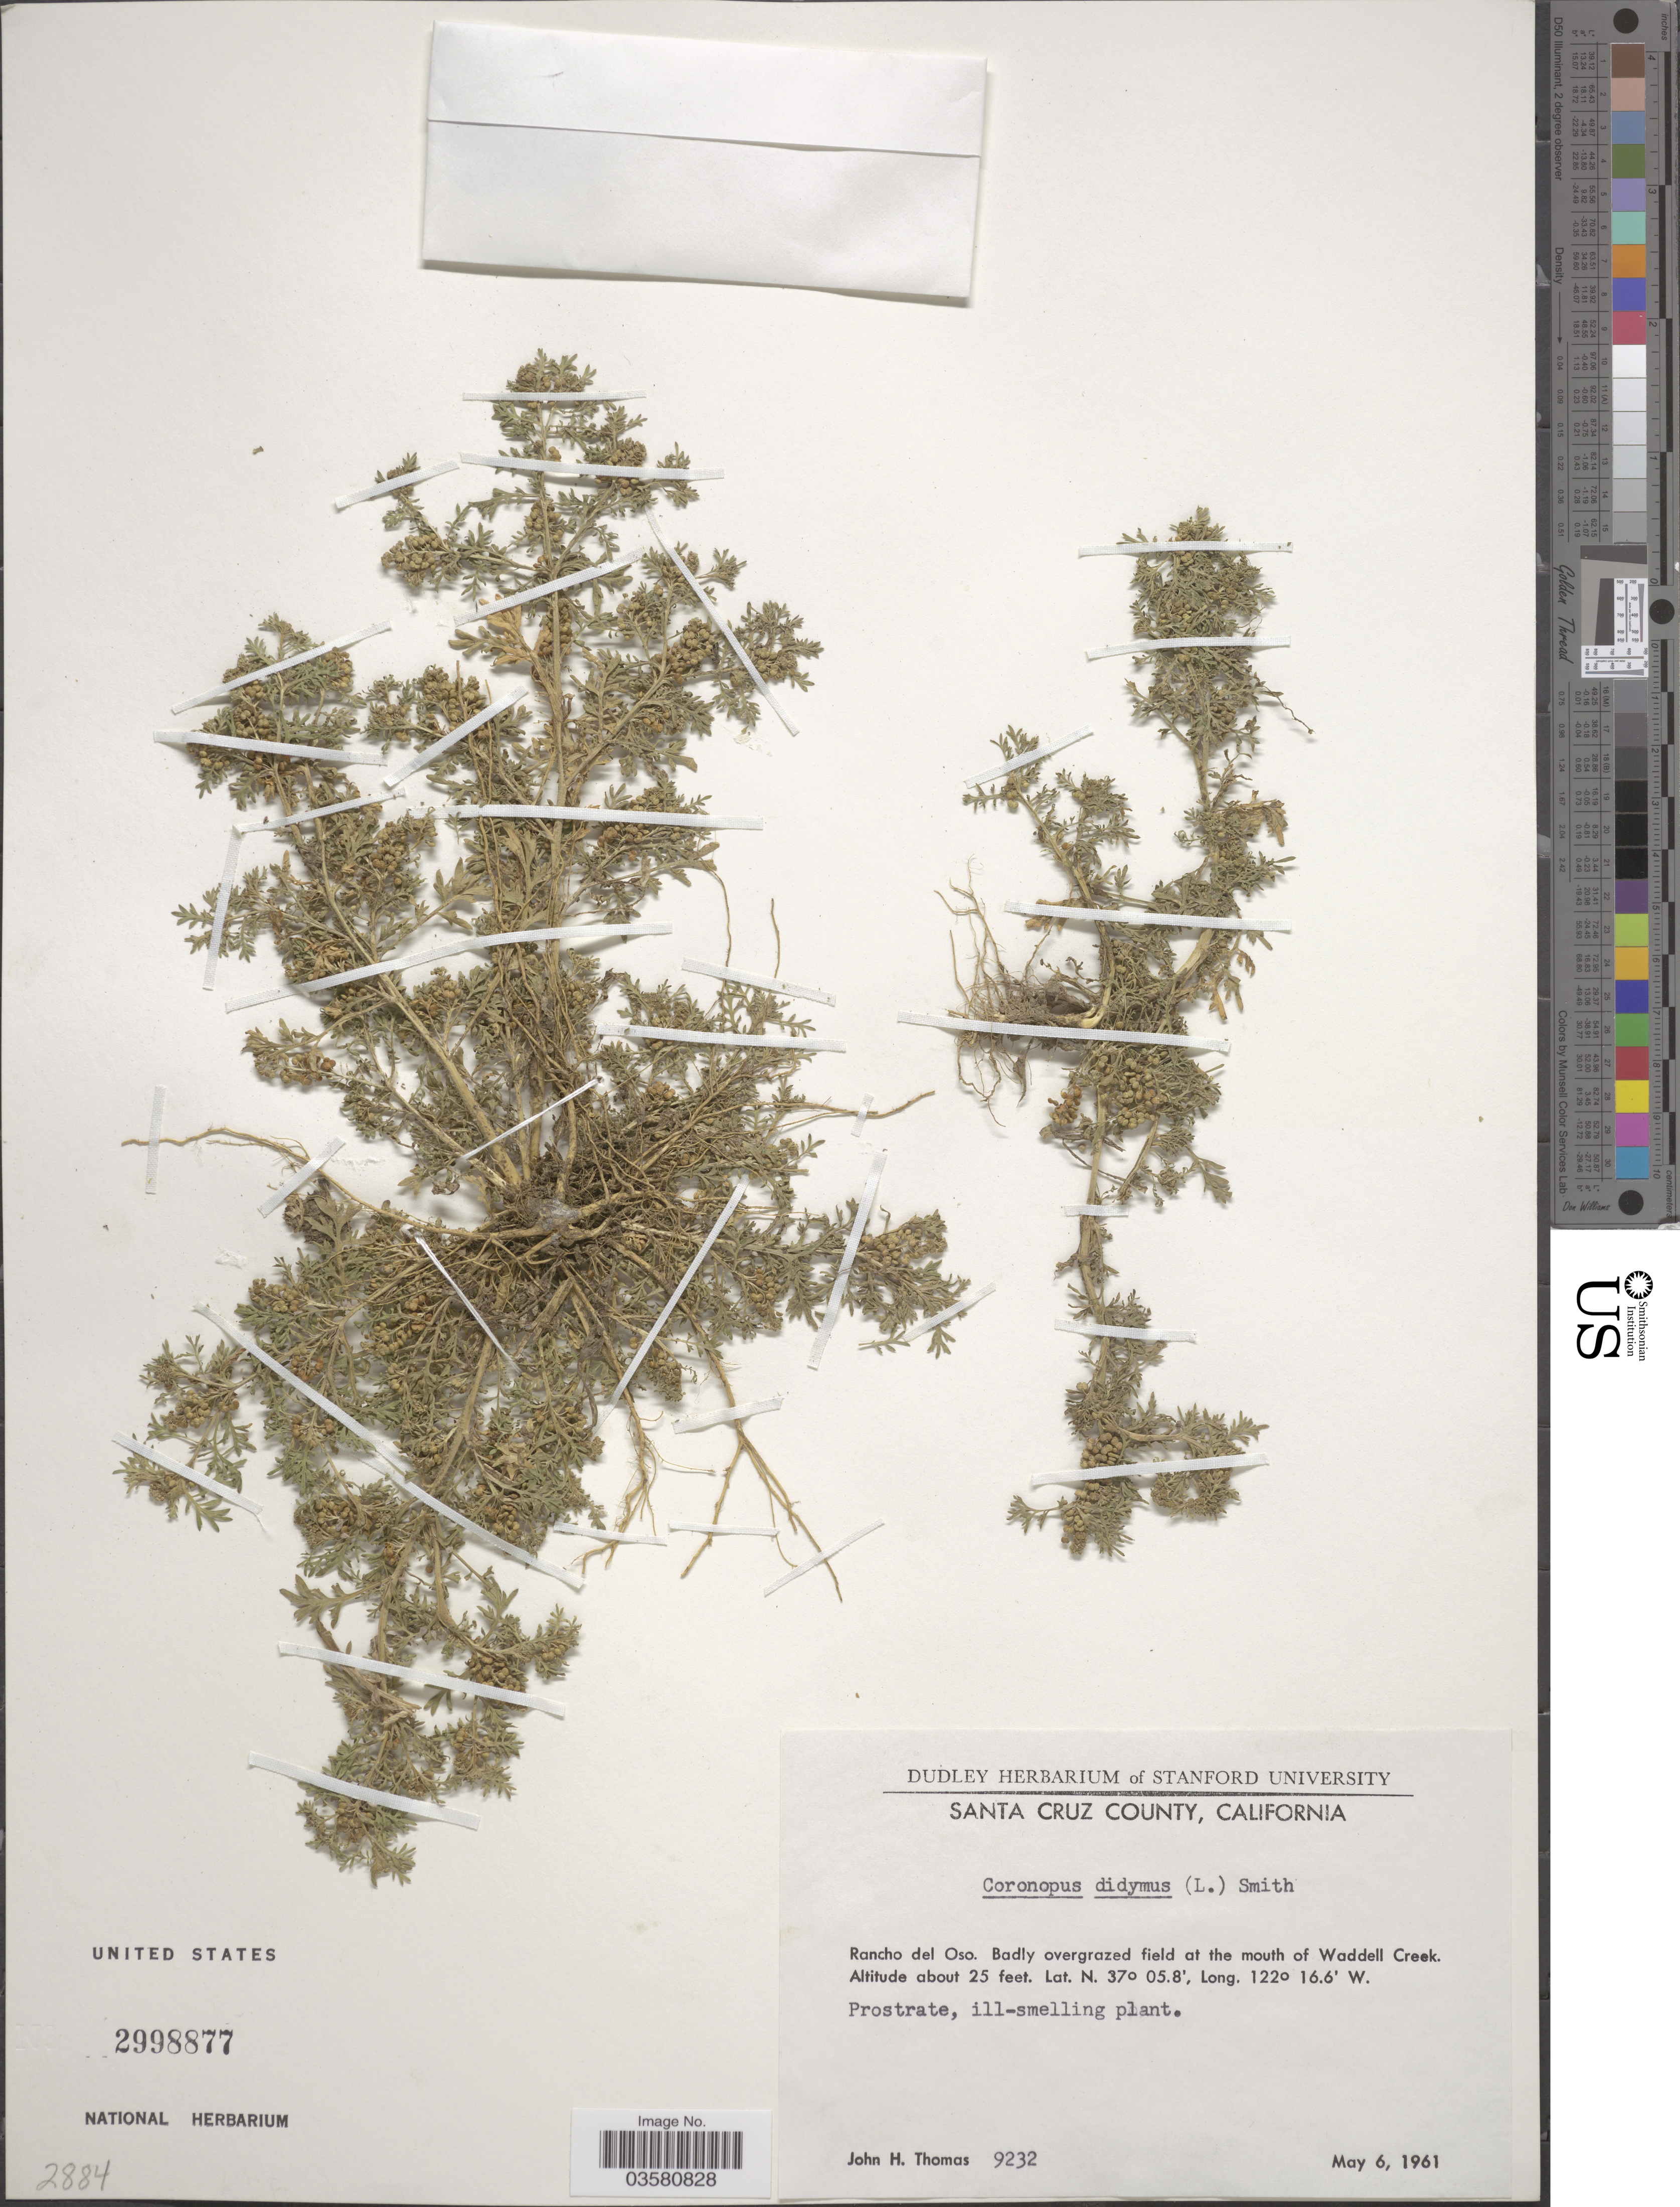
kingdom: Plantae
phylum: Tracheophyta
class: Magnoliopsida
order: Brassicales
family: Brassicaceae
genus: Lepidium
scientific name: Lepidium didymum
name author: L.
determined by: Strong, M. T., (US), Smithsonian Institution - National Museum of Natural History (UNITED STATES)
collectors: J. H. Thomas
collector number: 9232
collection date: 1961-05-06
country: United States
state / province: California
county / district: Santa Cruz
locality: Santa Cruz County. Rancho del Oso. Badly overgrazed field at the mouth of Waddell Creek.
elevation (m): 8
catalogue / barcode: US 2998877